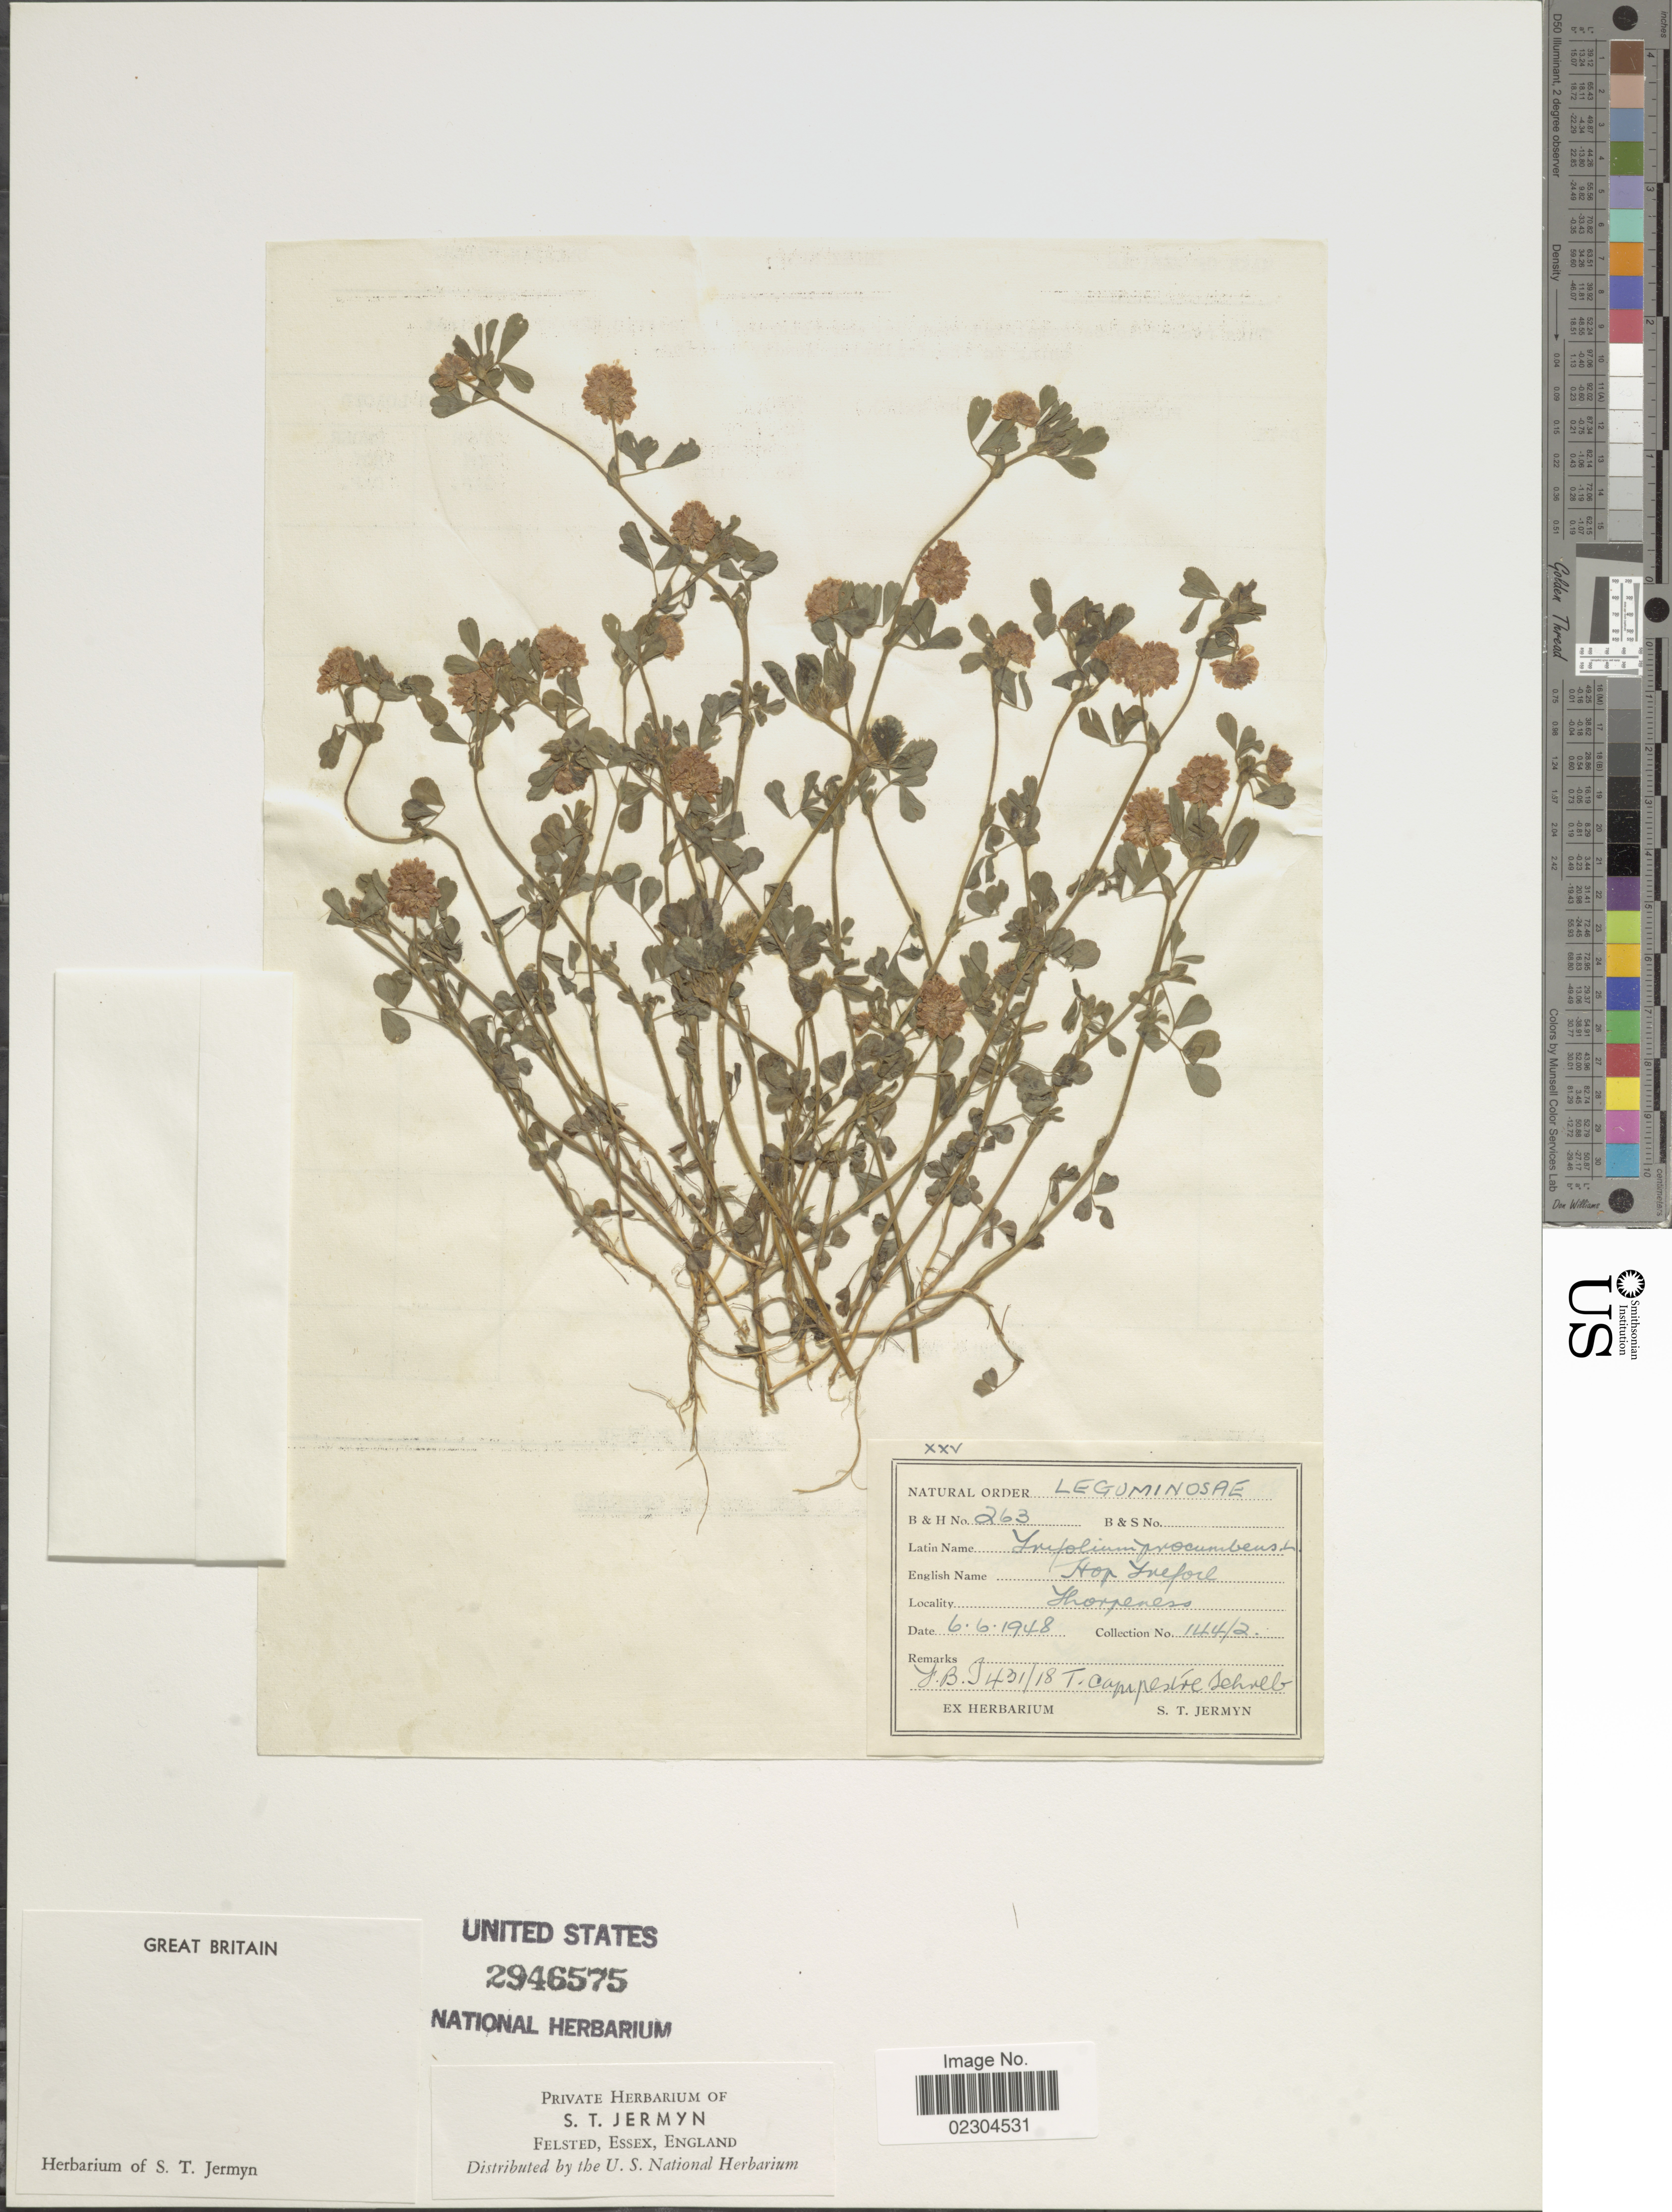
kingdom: Plantae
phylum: Tracheophyta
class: Magnoliopsida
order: Fabales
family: Fabaceae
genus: Trifolium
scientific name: Trifolium procumbens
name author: L.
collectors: ex herb. S. T. Jermyn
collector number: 144/2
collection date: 1948-06-06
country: United Kingdom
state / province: England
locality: Great Britain, Thorpeness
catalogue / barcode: US 2946575